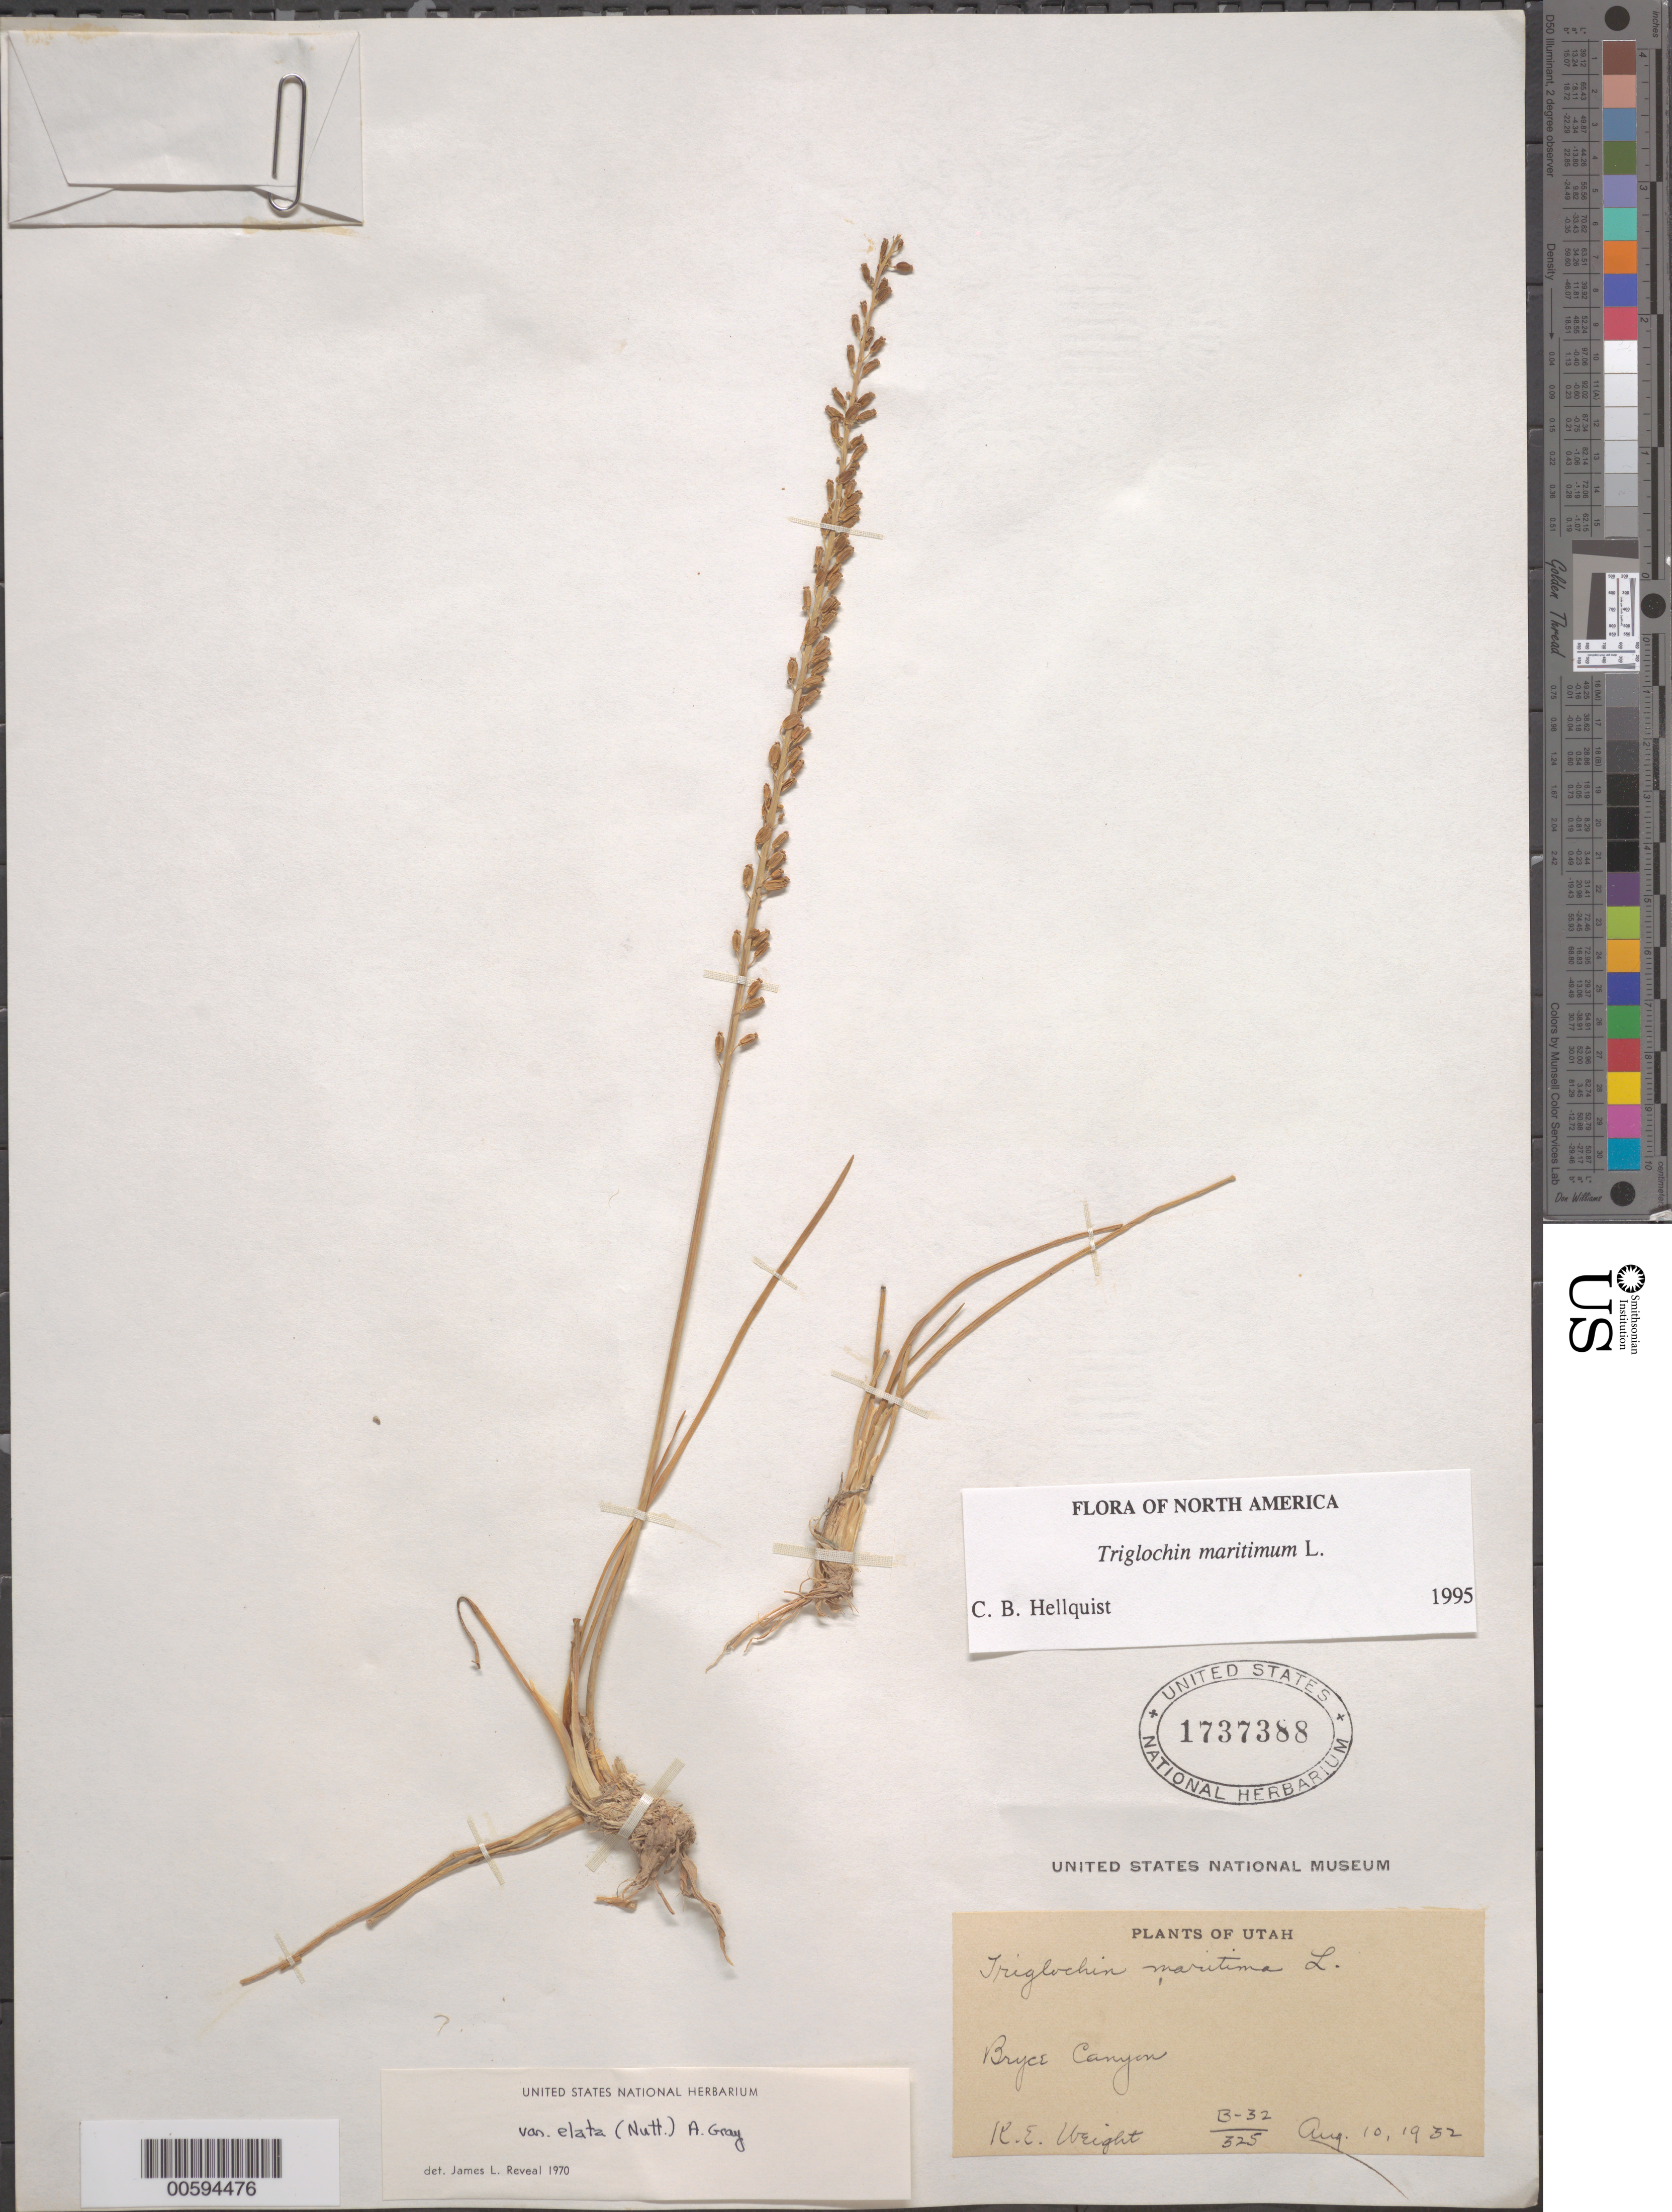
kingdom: Plantae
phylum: Tracheophyta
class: Liliopsida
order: Alismatales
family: Juncaginaceae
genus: Triglochin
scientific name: Triglochin maritima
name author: L.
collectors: K. Weight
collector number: b-32/325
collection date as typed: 10 Aug 1932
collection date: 1932-08-10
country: United States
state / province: Utah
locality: Bryce Canyon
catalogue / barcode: US 1737388